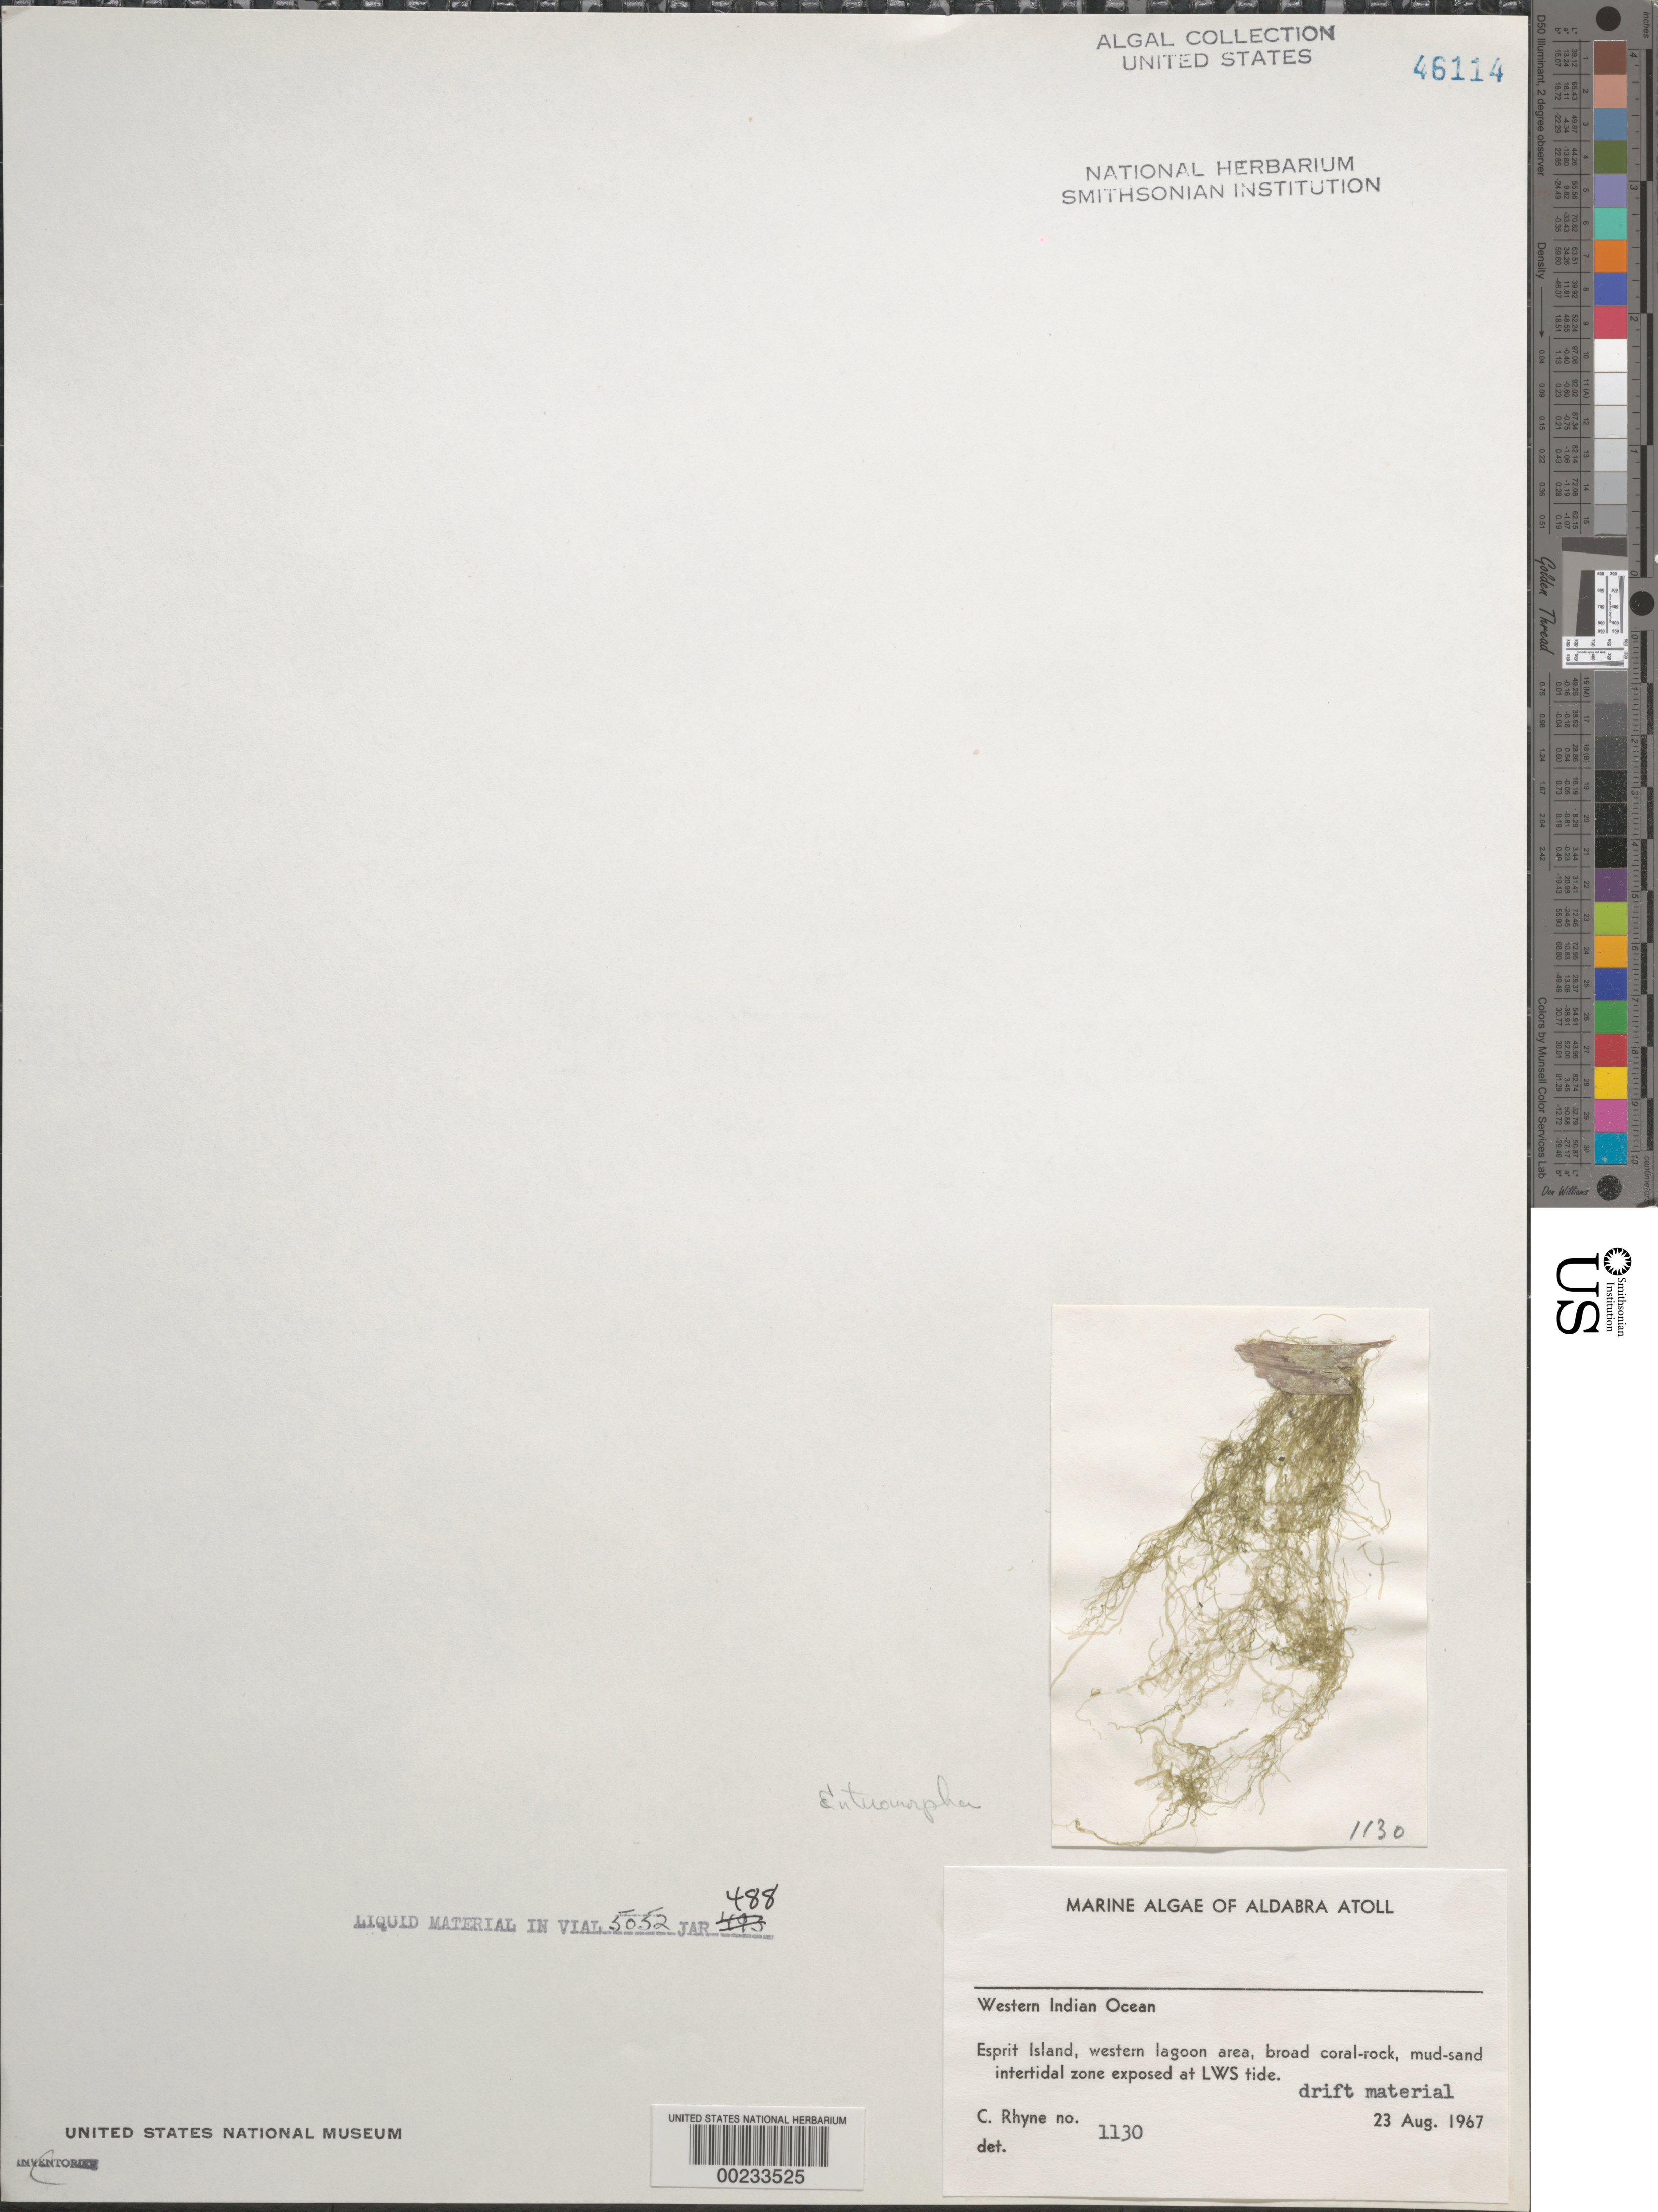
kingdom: Plantae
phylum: Chlorophyta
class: Ulvophyceae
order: Ulvales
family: Ulvaceae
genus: Ulva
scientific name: Ulva sp.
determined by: Algae name updating Project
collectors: C. Rhyne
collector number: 1130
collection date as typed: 23 Aug 1967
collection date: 1967-08-23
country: Seychelles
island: Aldabra Atoll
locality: Ile Esprit, Western lagoon area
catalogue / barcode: US 46114